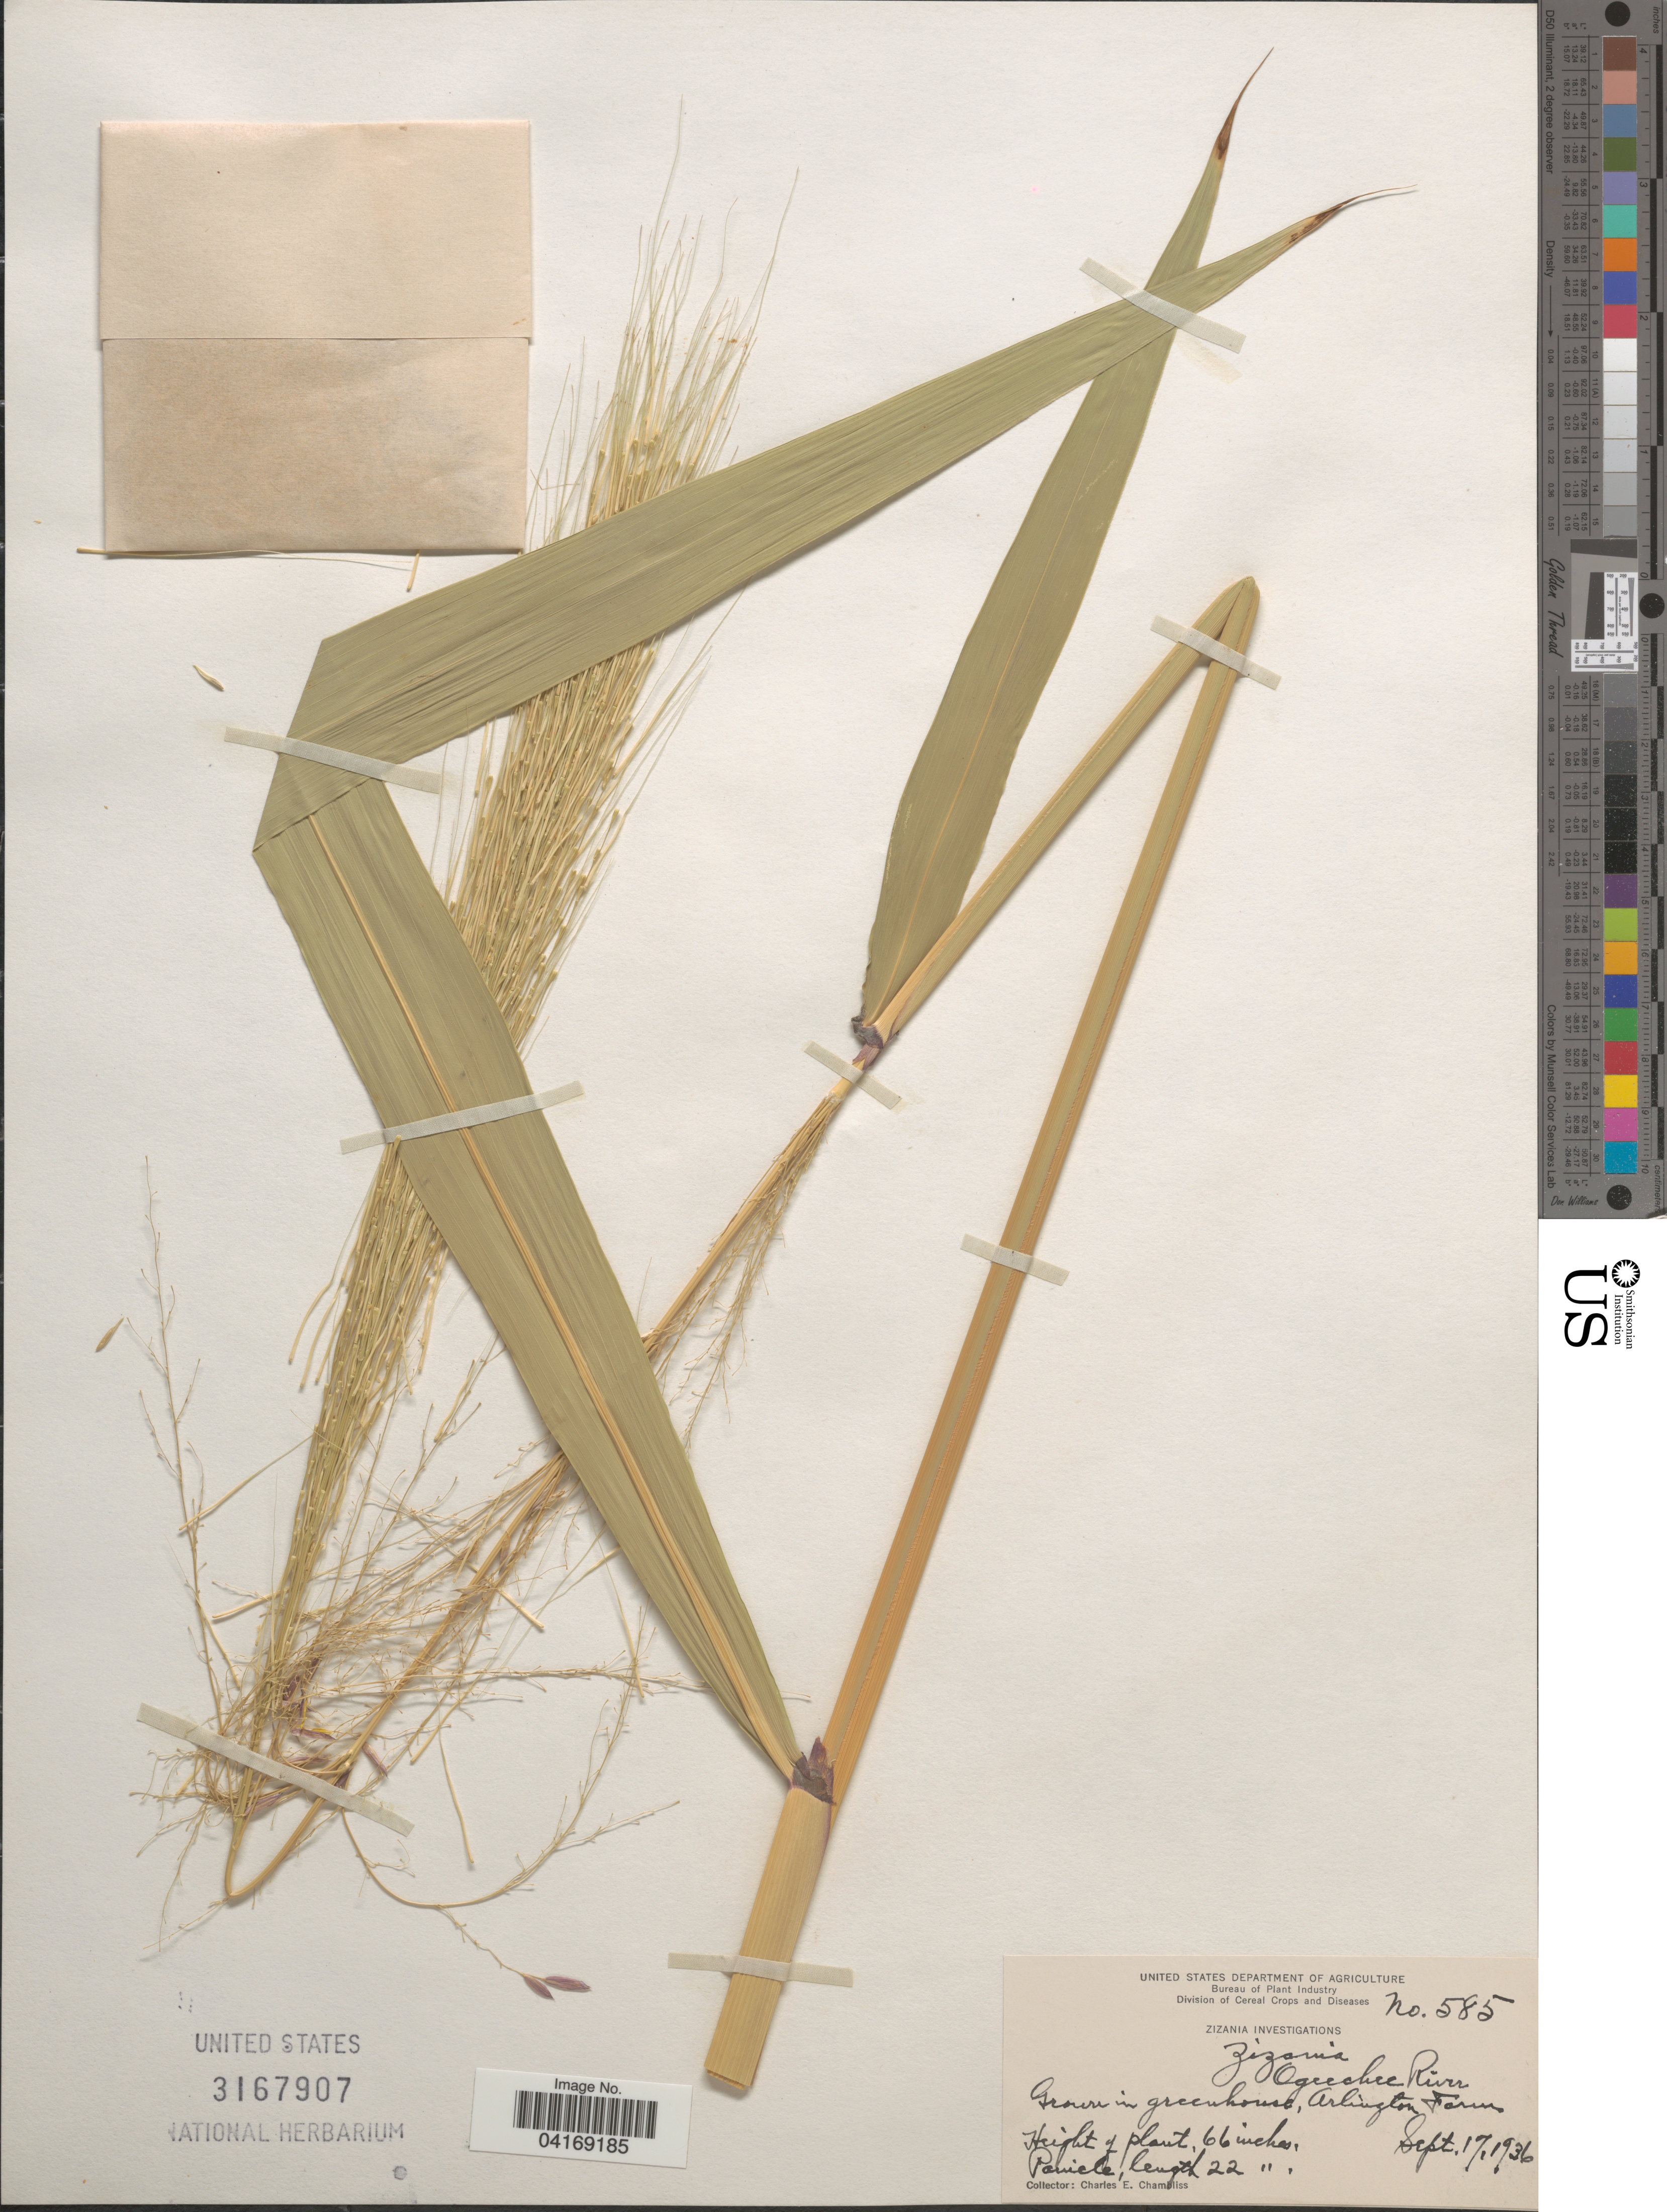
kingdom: Plantae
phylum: Tracheophyta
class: Liliopsida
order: Poales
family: Poaceae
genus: Zizania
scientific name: Zizania sp.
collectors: C. Chambliss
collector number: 585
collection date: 1936-09-17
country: United States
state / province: Virginia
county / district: Arlington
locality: In greenhouse, Arlington Farm.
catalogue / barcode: US 3167907